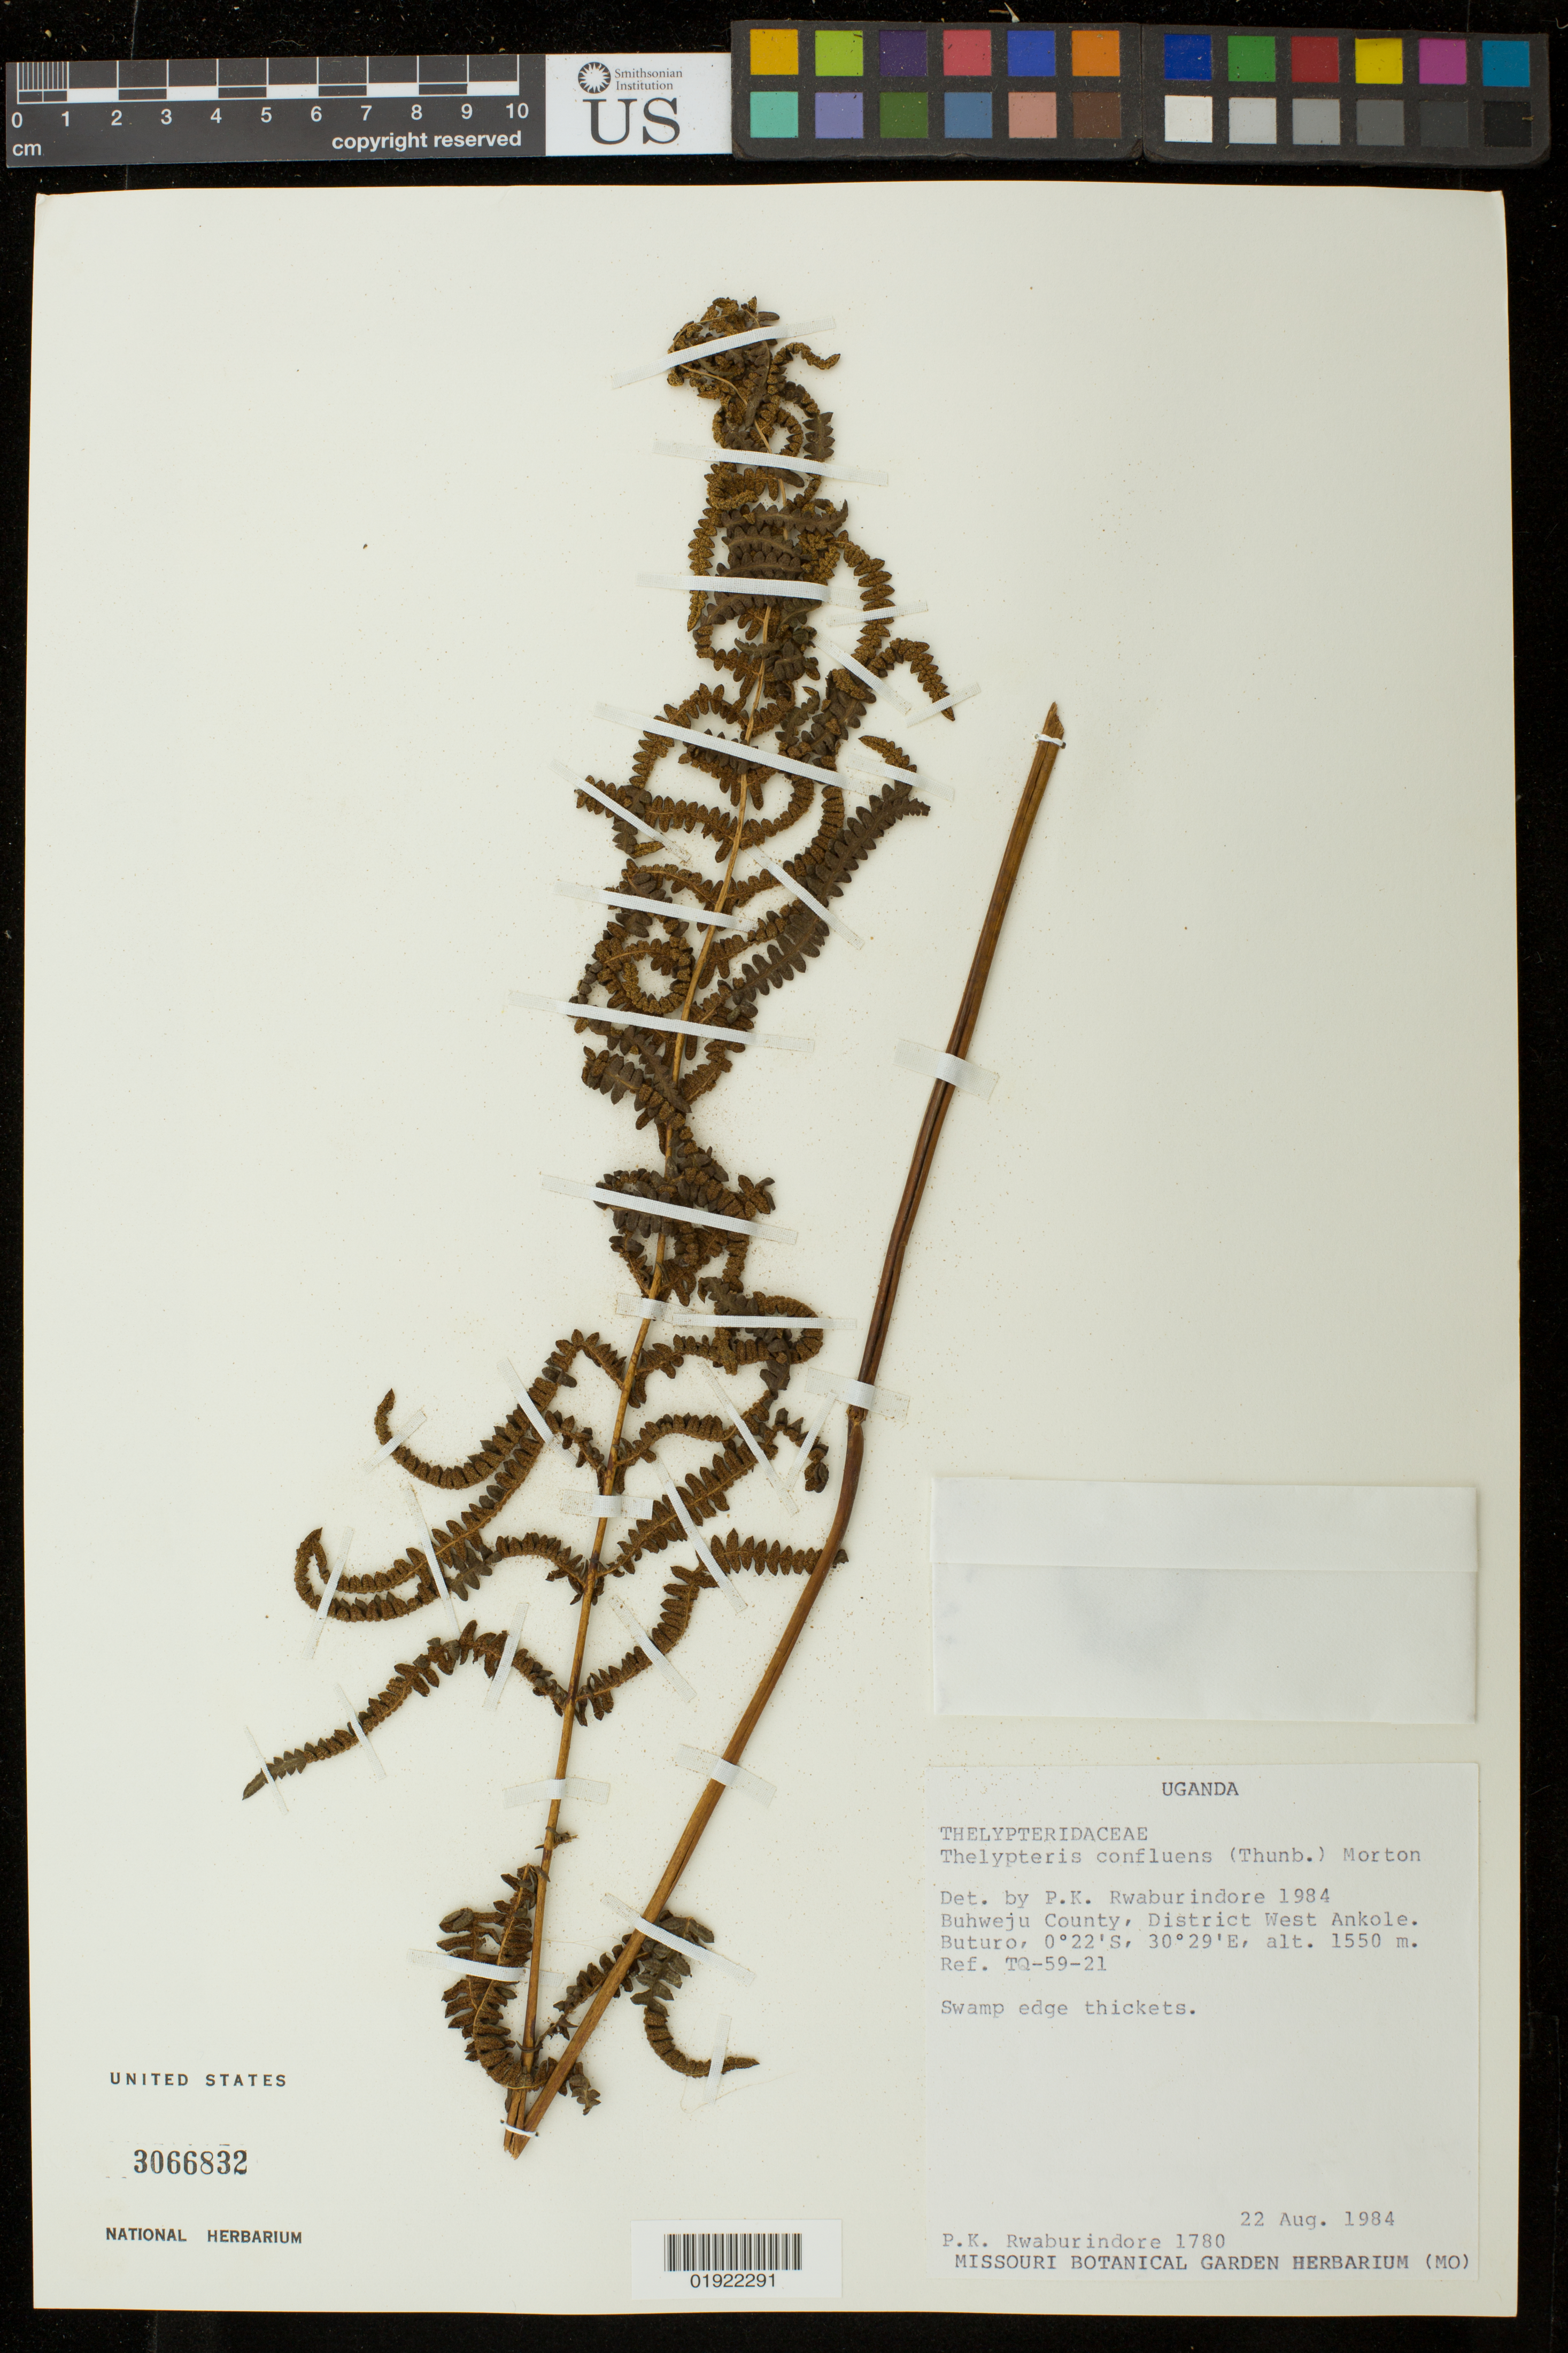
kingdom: Plantae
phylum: Tracheophyta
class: Polypodiopsida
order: Polypodiales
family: Thelypteridaceae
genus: Thelypteris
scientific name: Thelypteris confluens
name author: (Thunb.) C.V. Morton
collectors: P. Rwaburindore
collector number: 1780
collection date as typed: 22 Aug 1984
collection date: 1984-08-22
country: Uganda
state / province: Western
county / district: Buhweju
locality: West Ankole. Buturo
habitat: swamp edge thickets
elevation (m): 1550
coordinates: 0 22 0 S, 30 29 0 E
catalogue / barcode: US 3066832